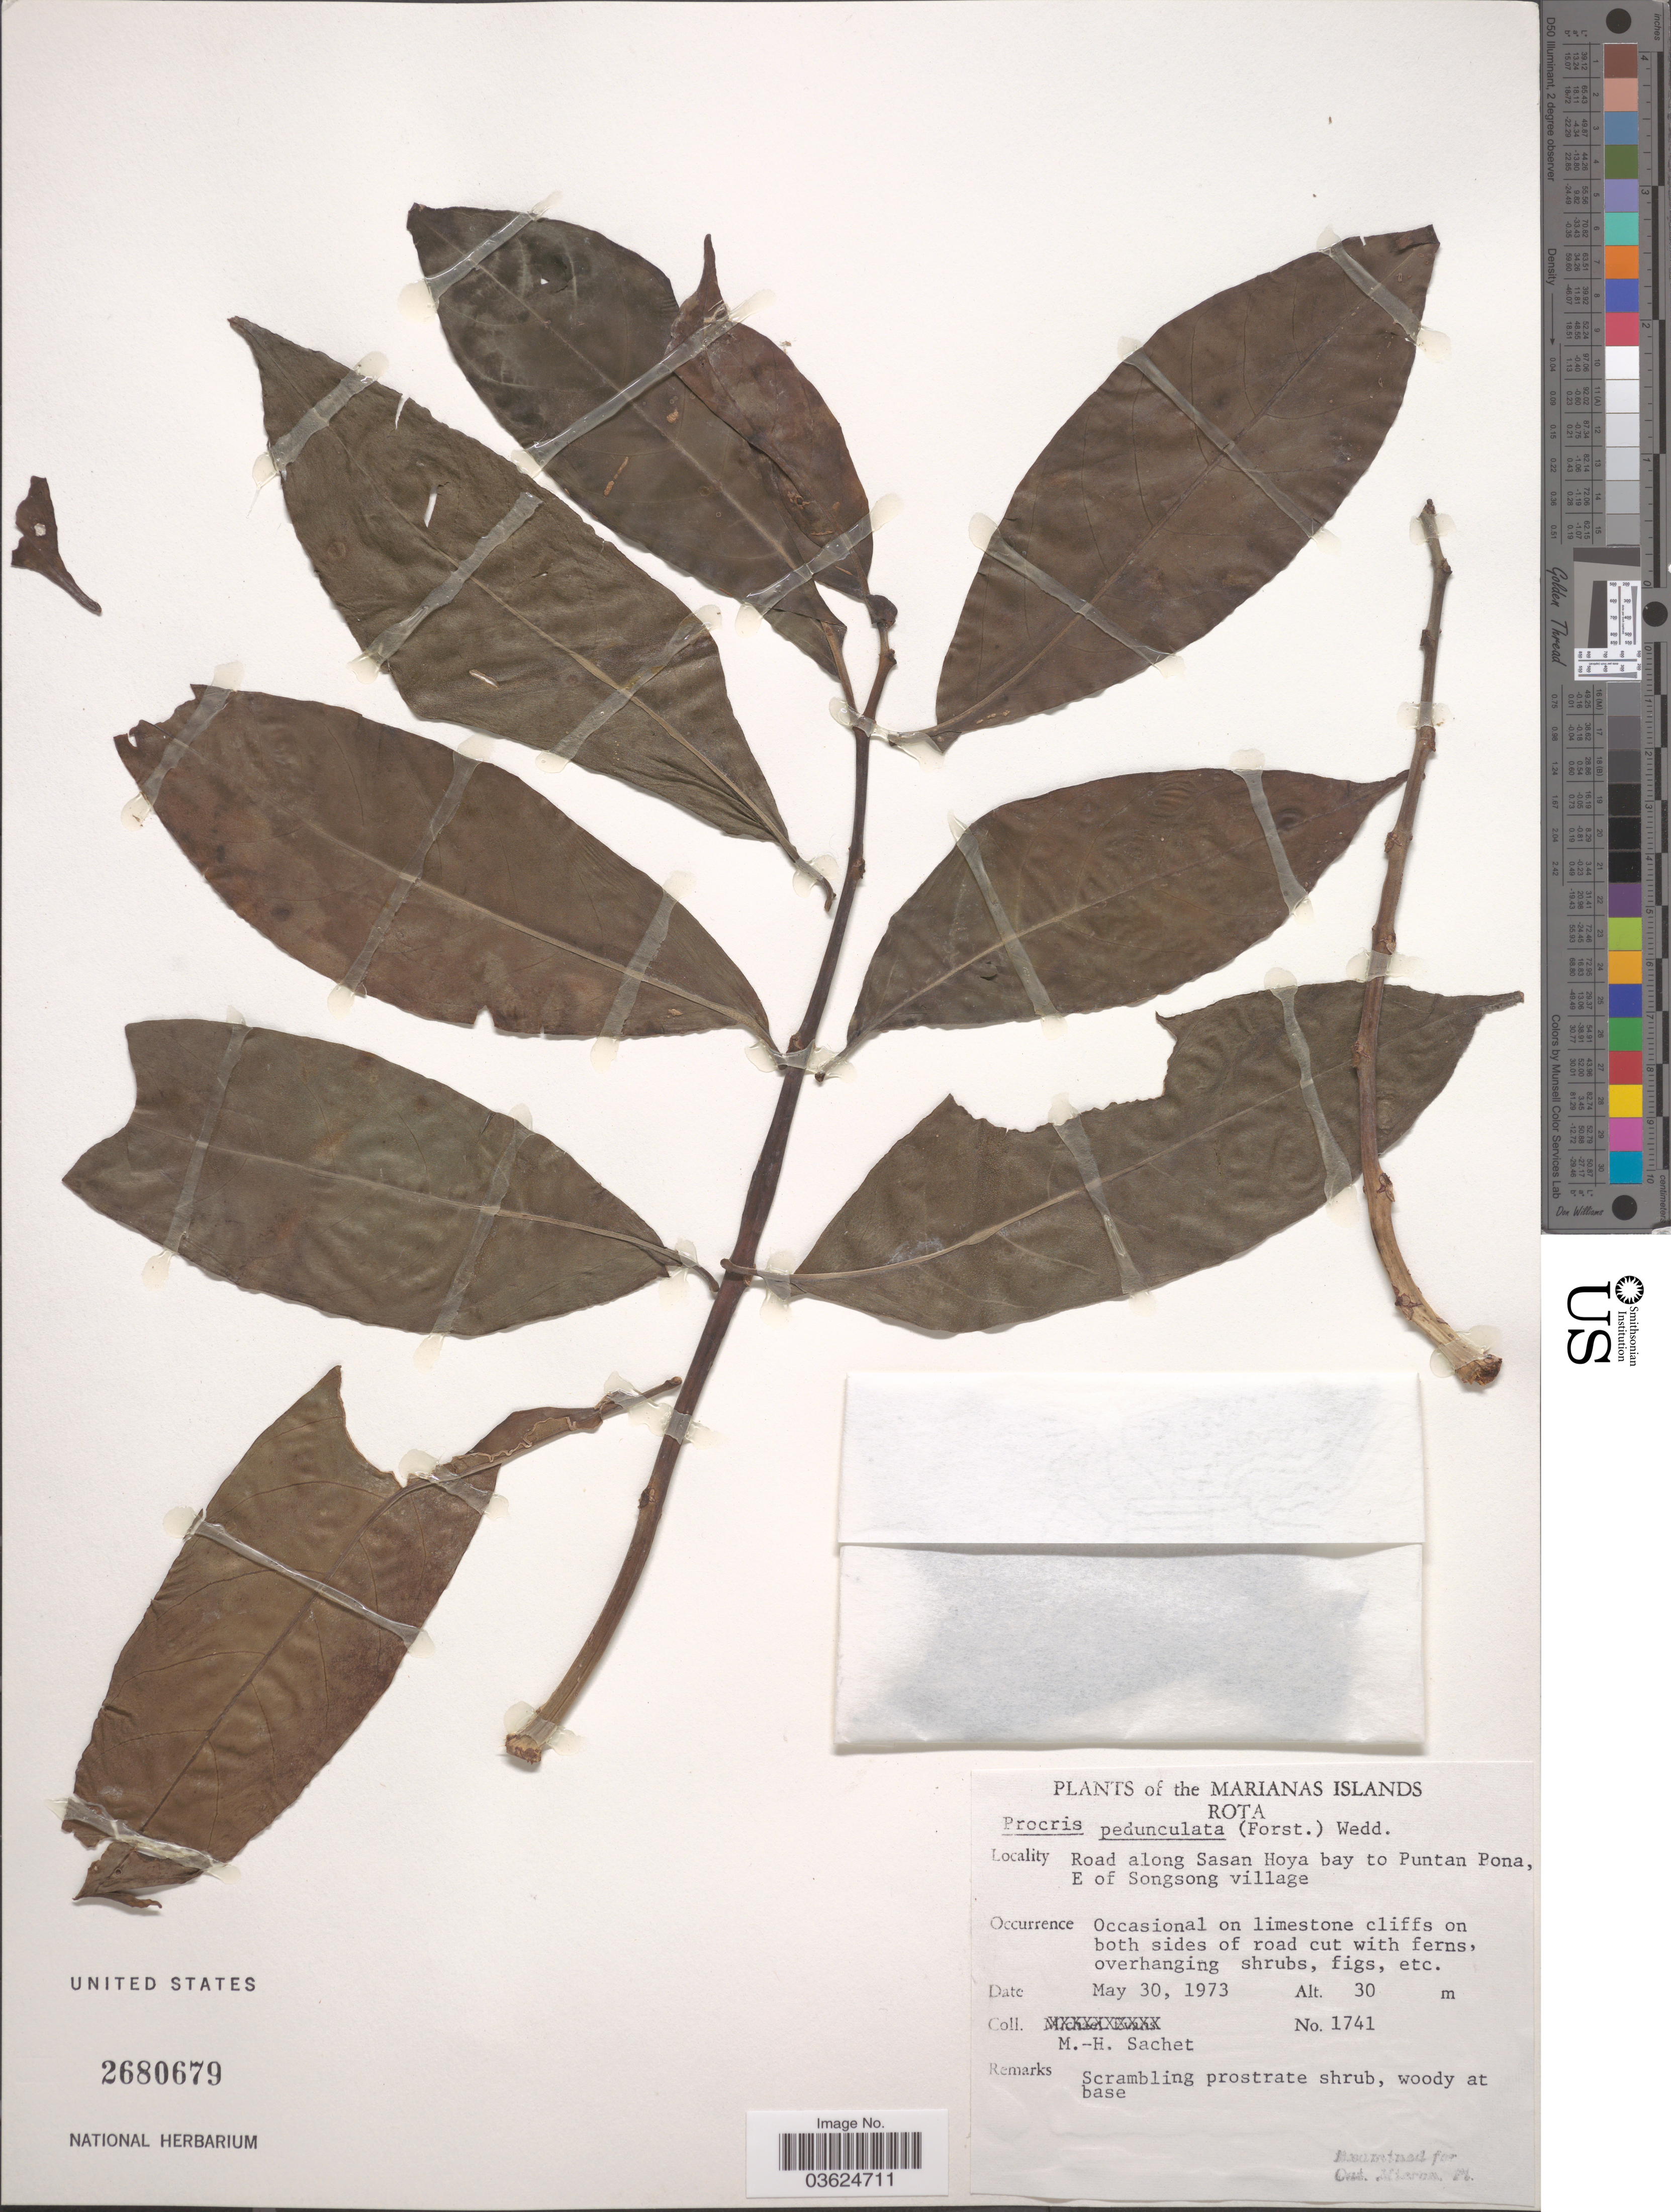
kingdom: Plantae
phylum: Tracheophyta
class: Magnoliopsida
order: Rosales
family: Urticaceae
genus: Procris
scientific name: Procris pedunculata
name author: (J.R. Forst. & G. Forst.) Wedd.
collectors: M.-H. Sachet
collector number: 1741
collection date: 1973-05-30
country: Northern Mariana Islands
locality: The Marianas Islands. Rota. Road along Sasan Hoya bay to Puntan Pona, E of Songsong village.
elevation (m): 30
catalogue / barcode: US 2680679